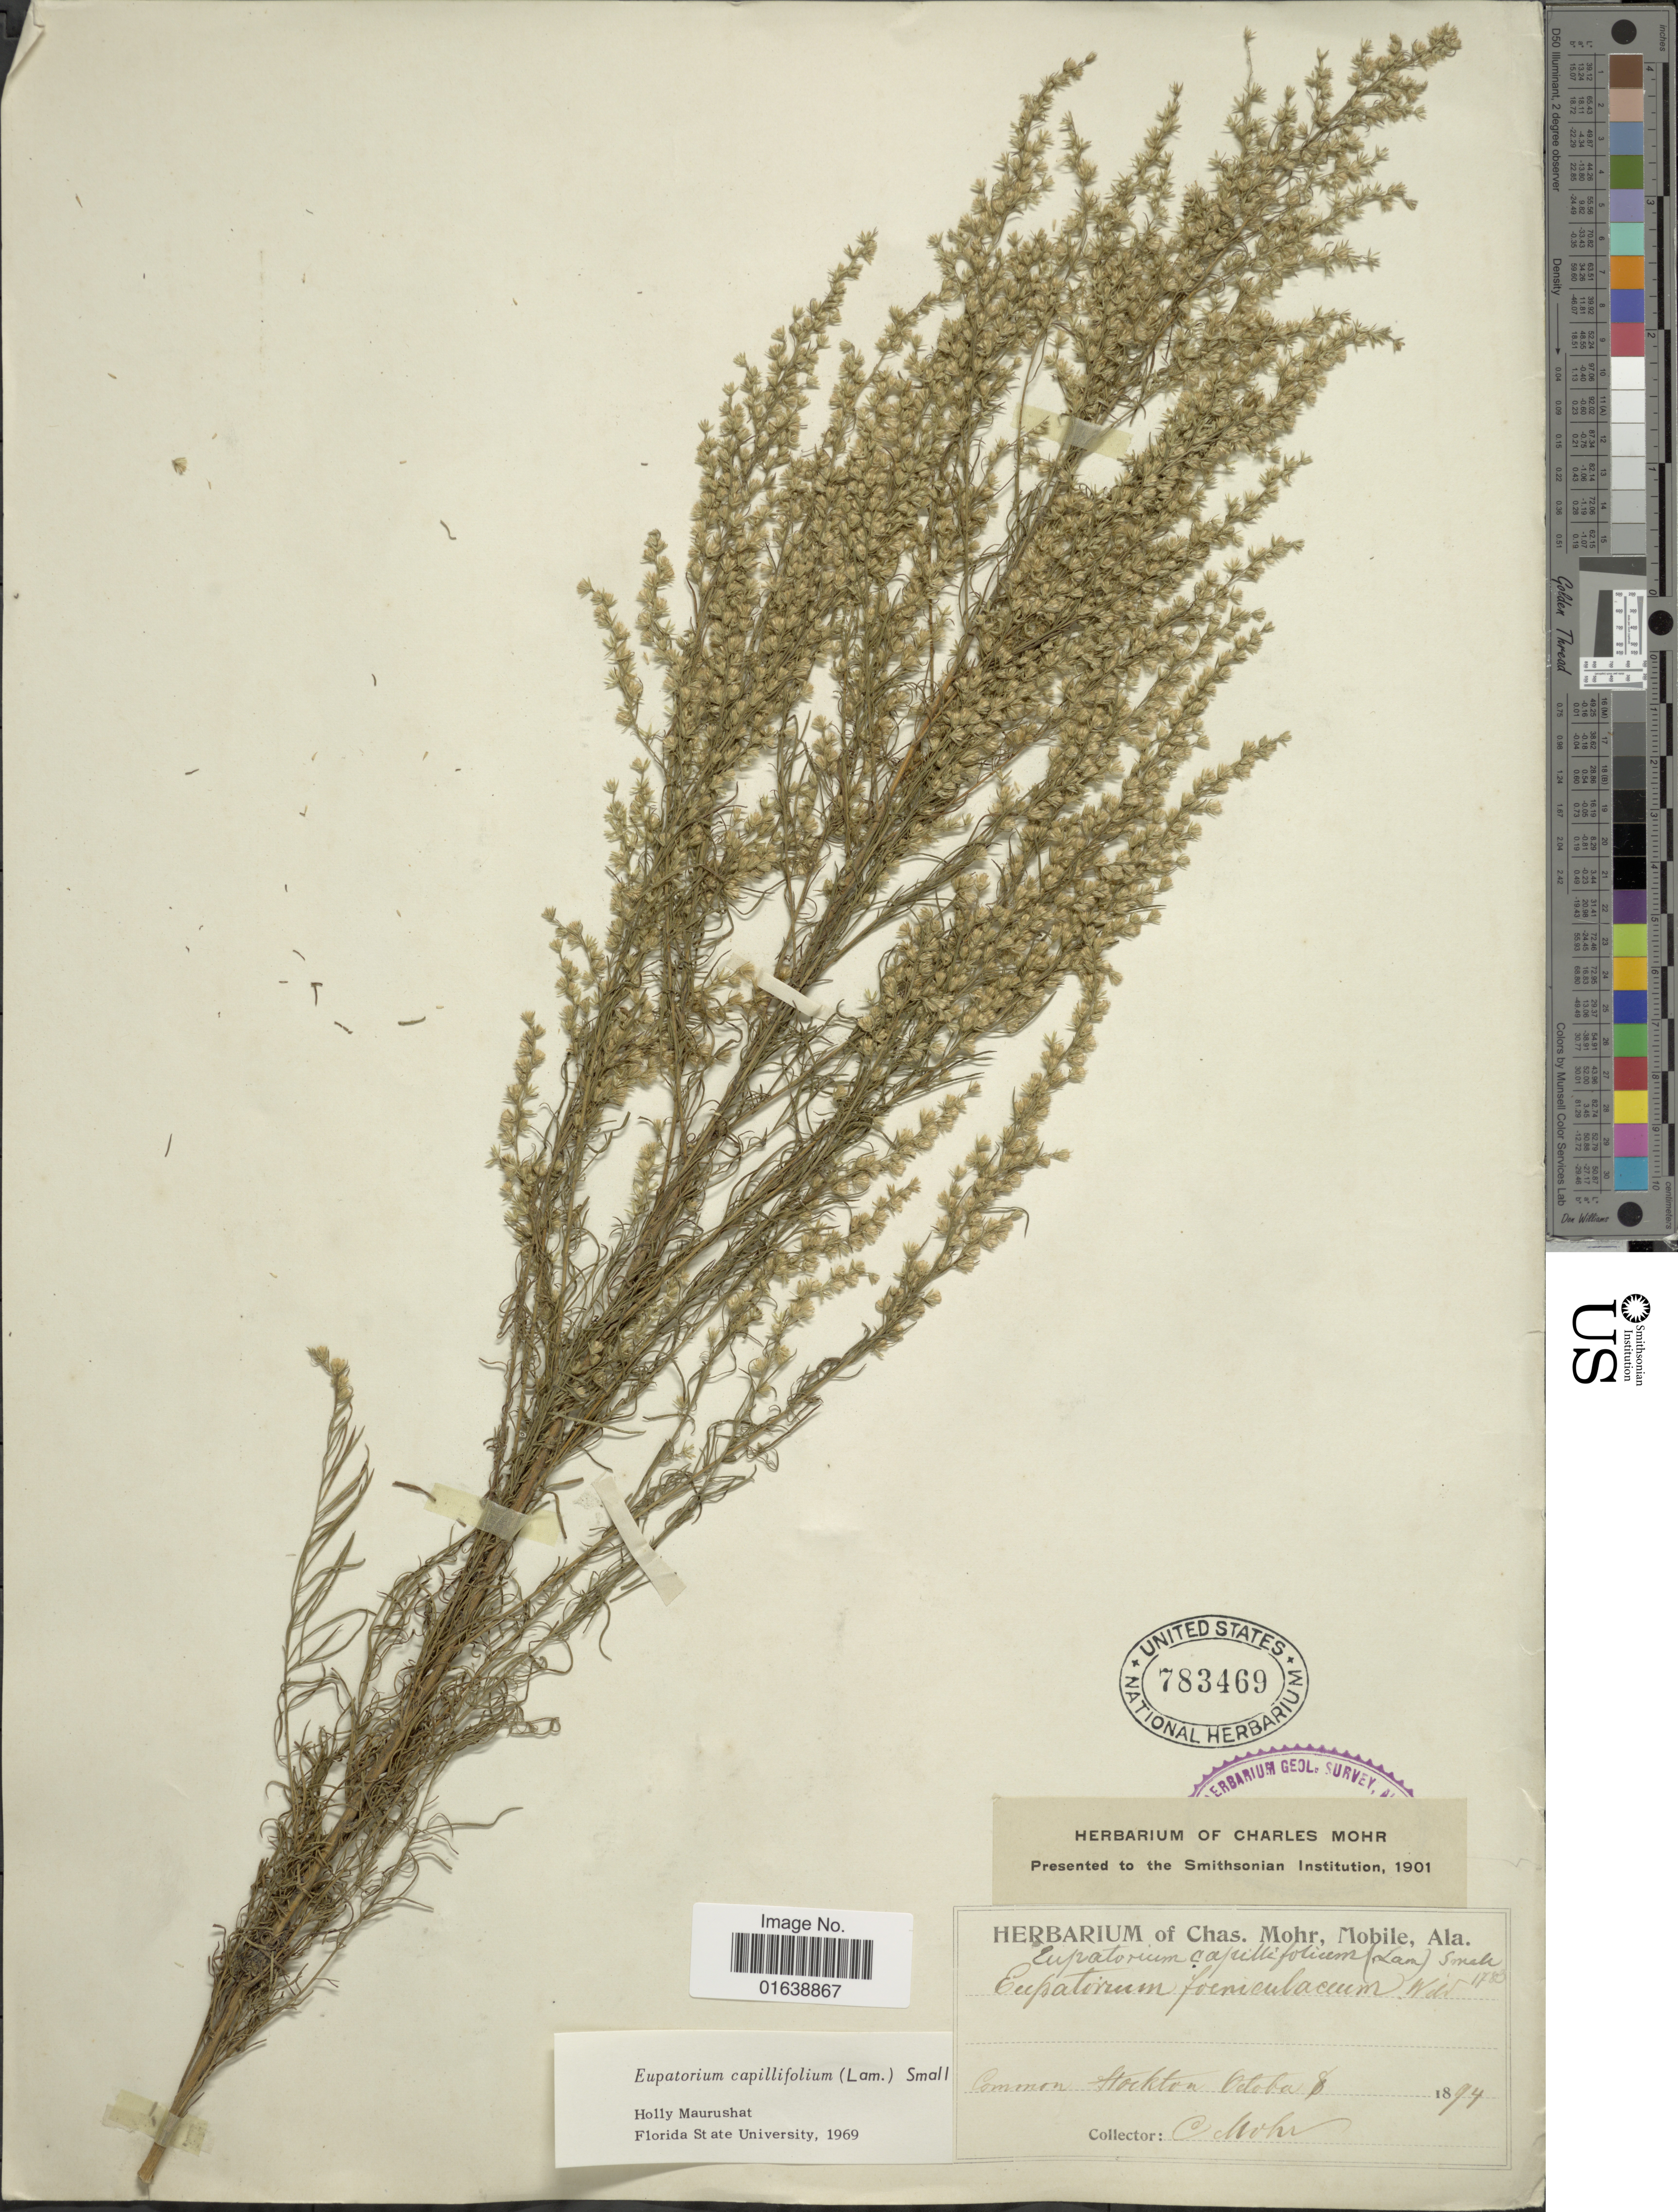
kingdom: Plantae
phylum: Tracheophyta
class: Magnoliopsida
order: Asterales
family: Asteraceae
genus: Eupatorium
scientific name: Eupatorium capillifolium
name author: (Lam.) Small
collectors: Mohr, C. T. (herbarium)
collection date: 1894-10-08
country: United States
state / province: Alabama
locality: Common Stockton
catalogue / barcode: US 783469